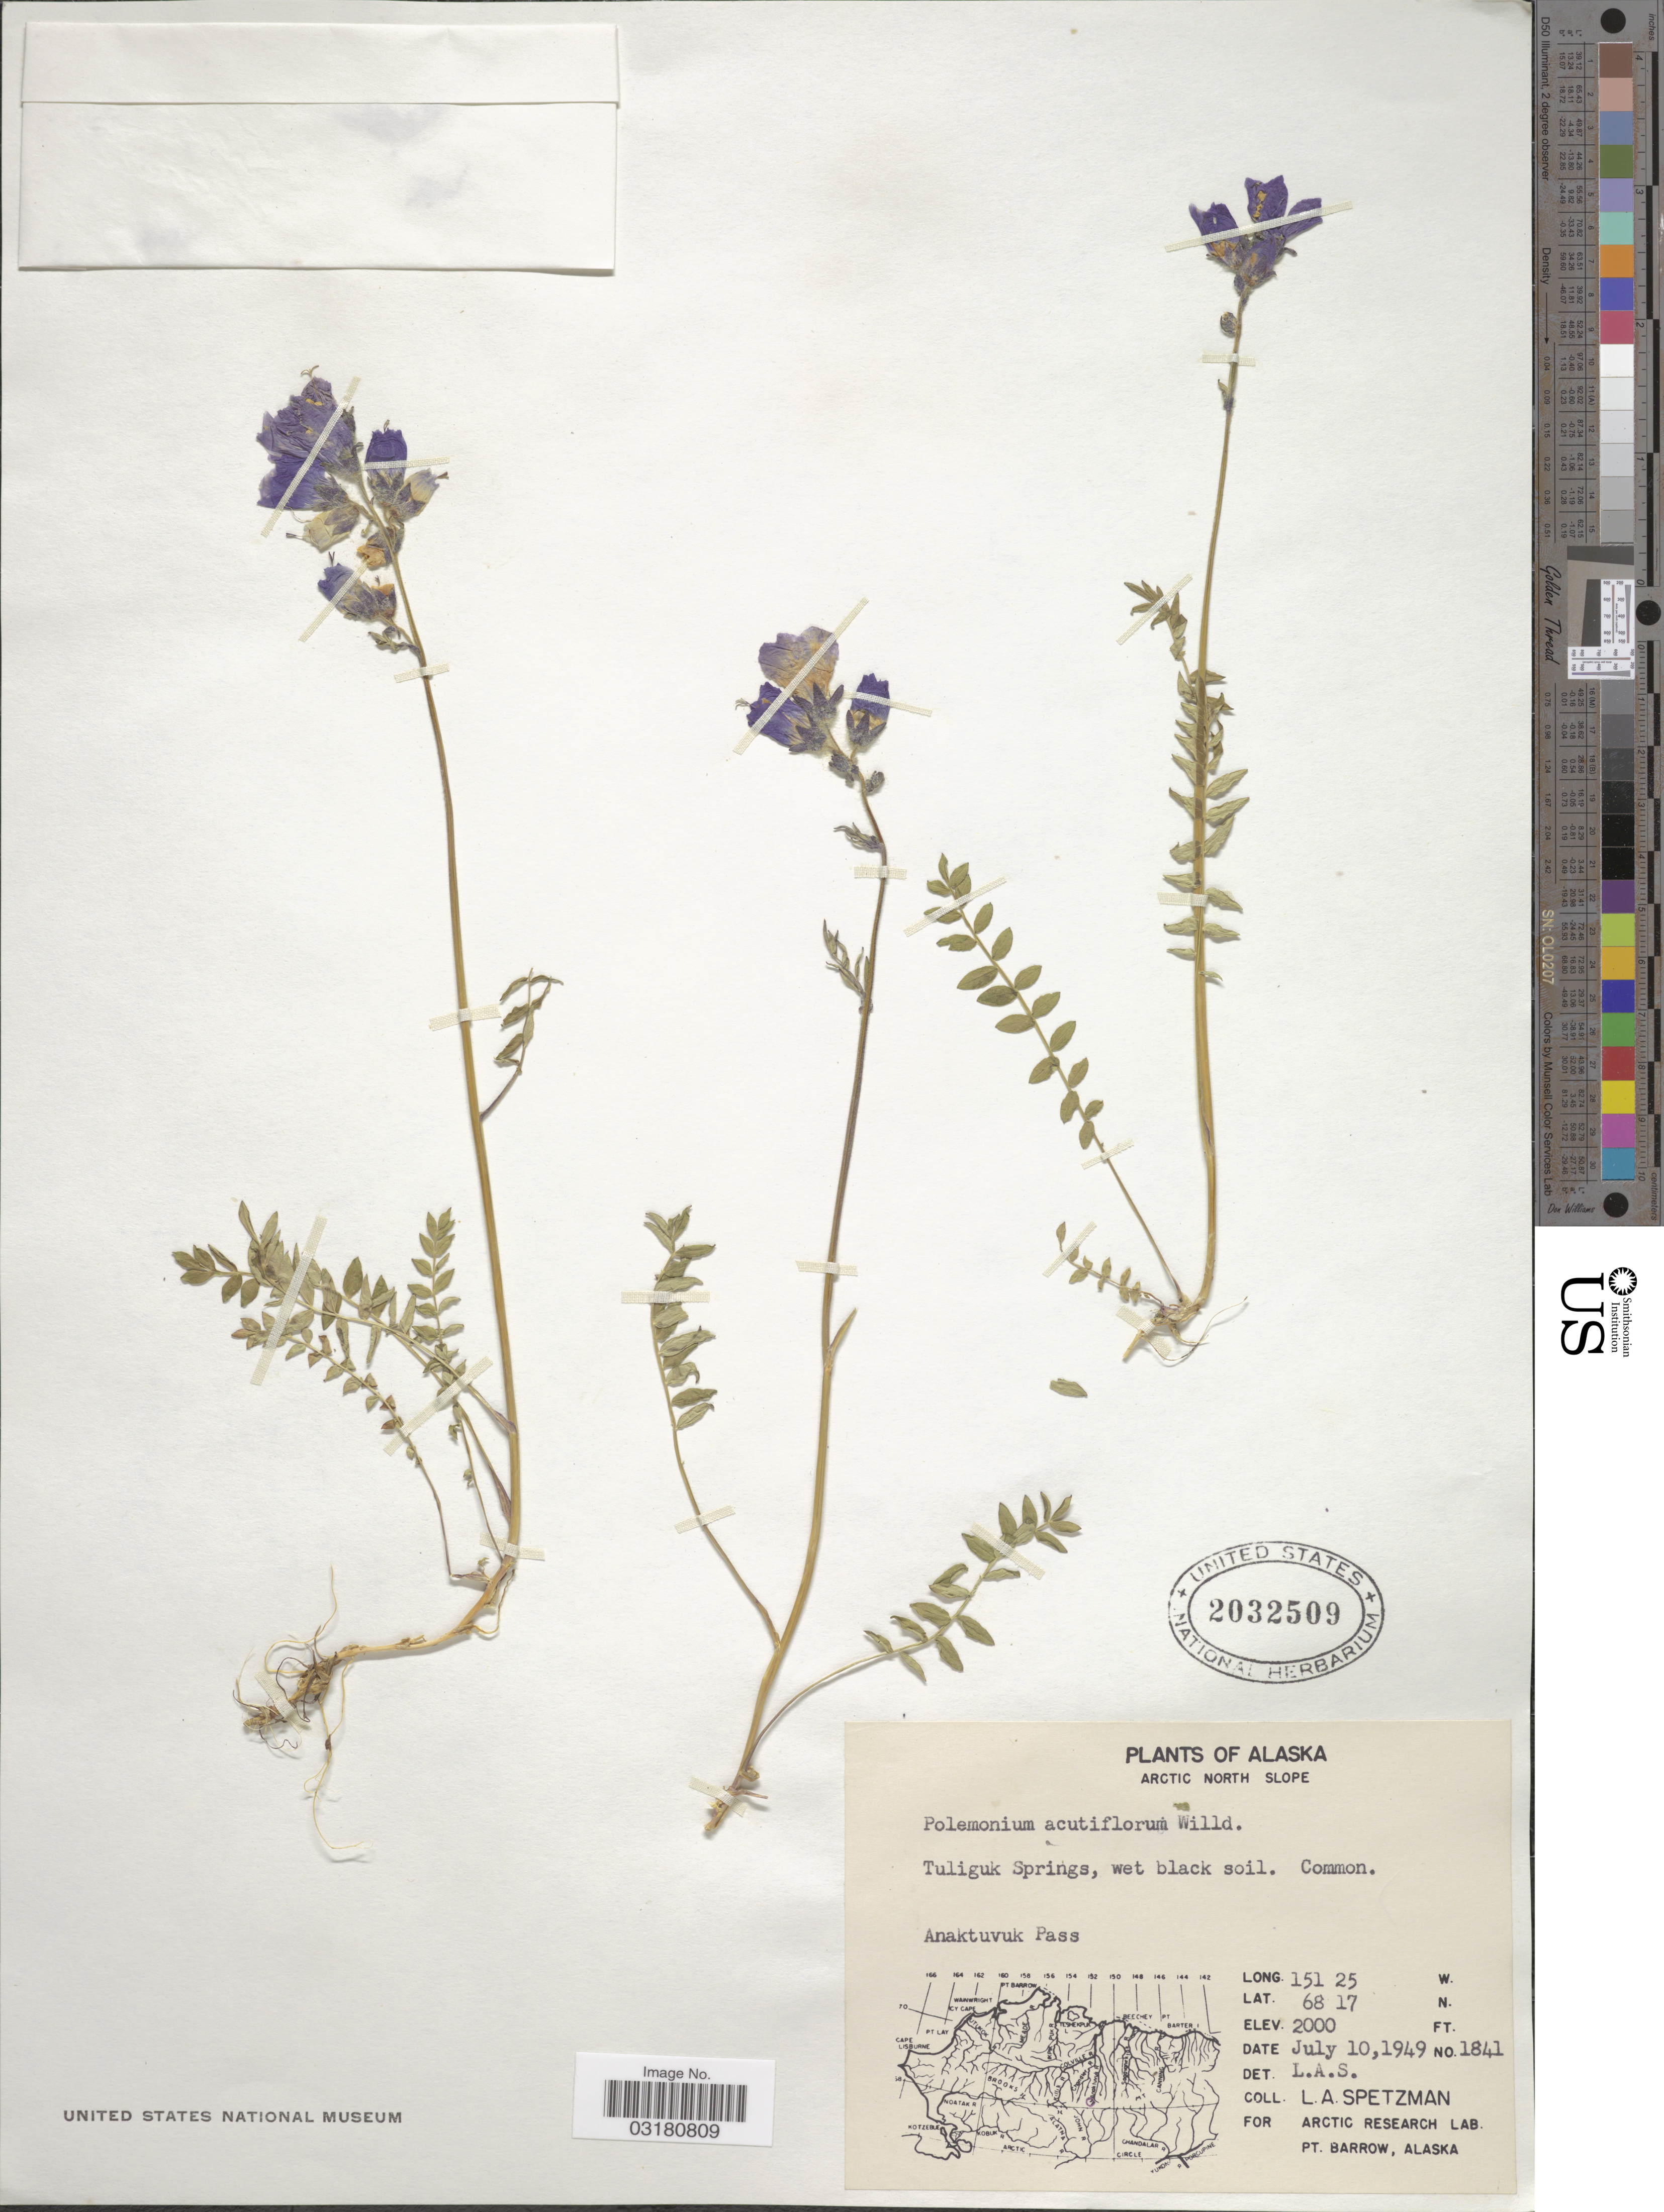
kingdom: Plantae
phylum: Tracheophyta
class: Magnoliopsida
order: Ericales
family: Polemoniaceae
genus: Polemonium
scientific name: Polemonium acutiflorum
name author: Willd. ex Roem. & Schult.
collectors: L. Spetzman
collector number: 1841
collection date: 1949-07-10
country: United States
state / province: Alaska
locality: Arctic North Slope. Tuliguk Springs. Anaktuvuk Pass.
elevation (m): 610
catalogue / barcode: US 2032509